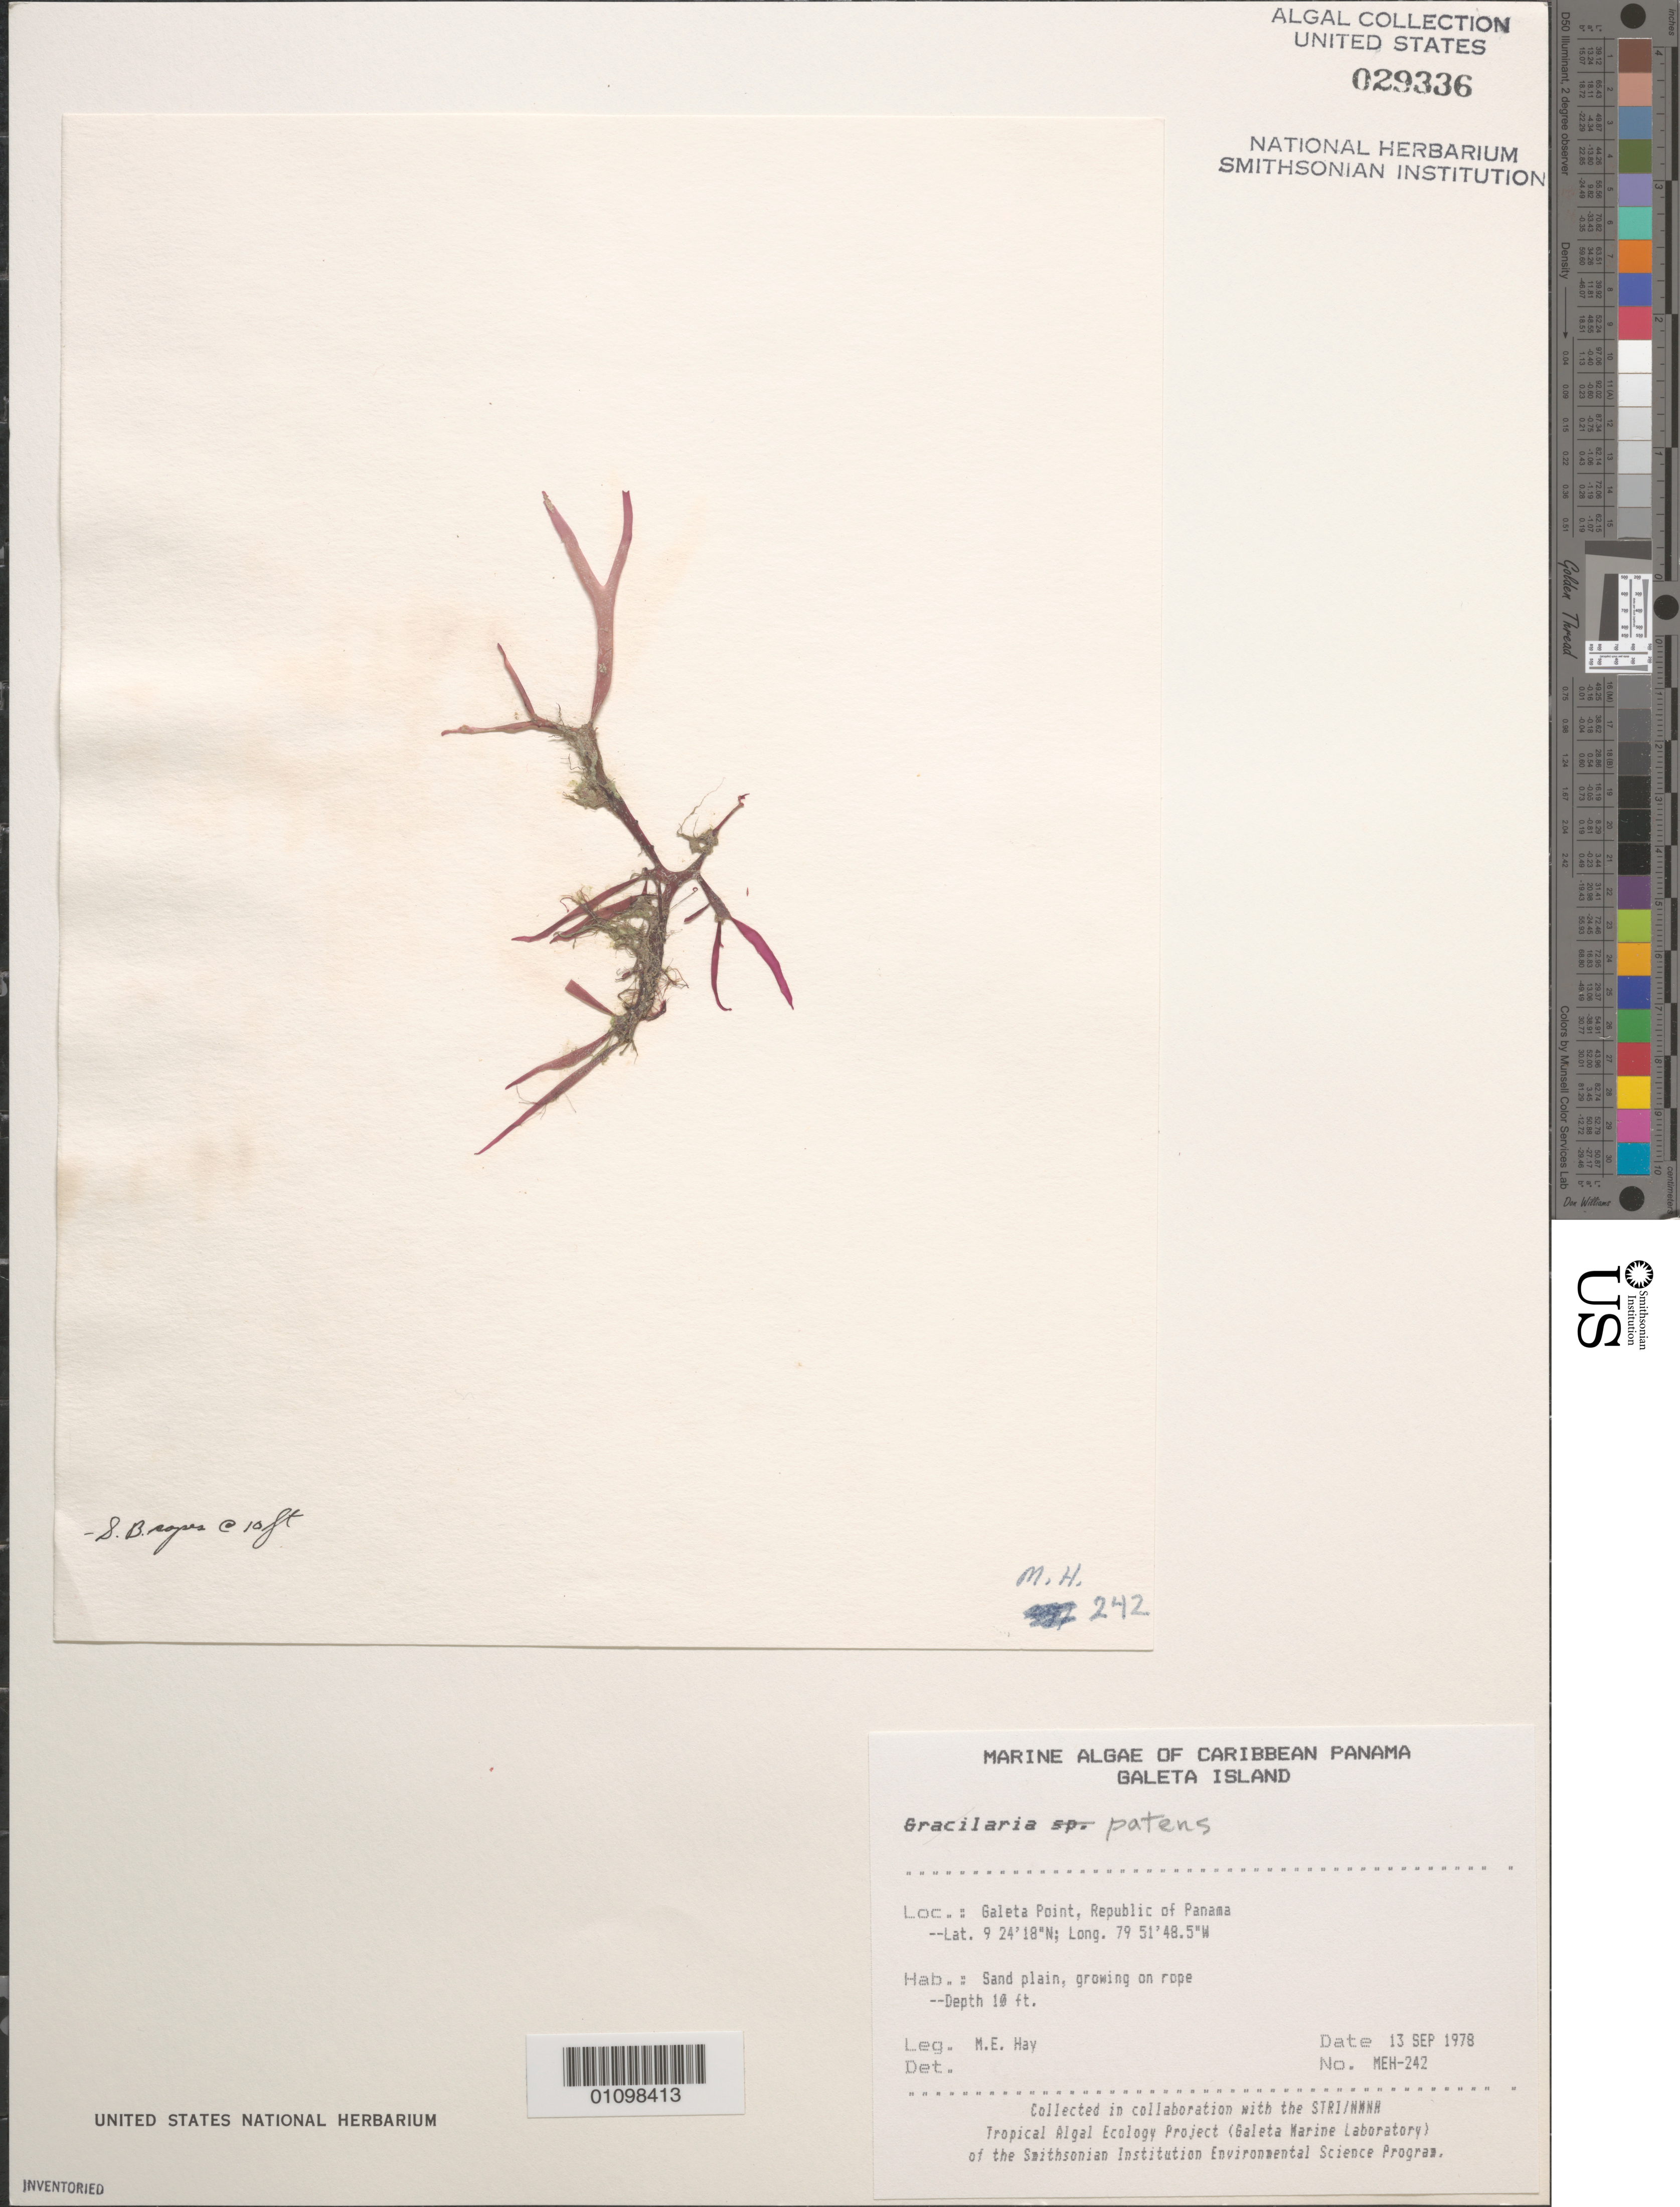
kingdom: Plantae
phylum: Rhodophyta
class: Florideophyceae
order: Gracilariales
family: Gracilariaceae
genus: Gracilaria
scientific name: Gracilaria patens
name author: P. Crouan & H. Crouan in Schramm & Maze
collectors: M. E. Hay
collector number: MEH-242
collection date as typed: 13 Sep 1978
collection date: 1978-09-13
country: Panama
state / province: Colón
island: Galeta Island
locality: Galeta Point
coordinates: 9 24'18"N, 79 51'48.5"W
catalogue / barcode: US 29336